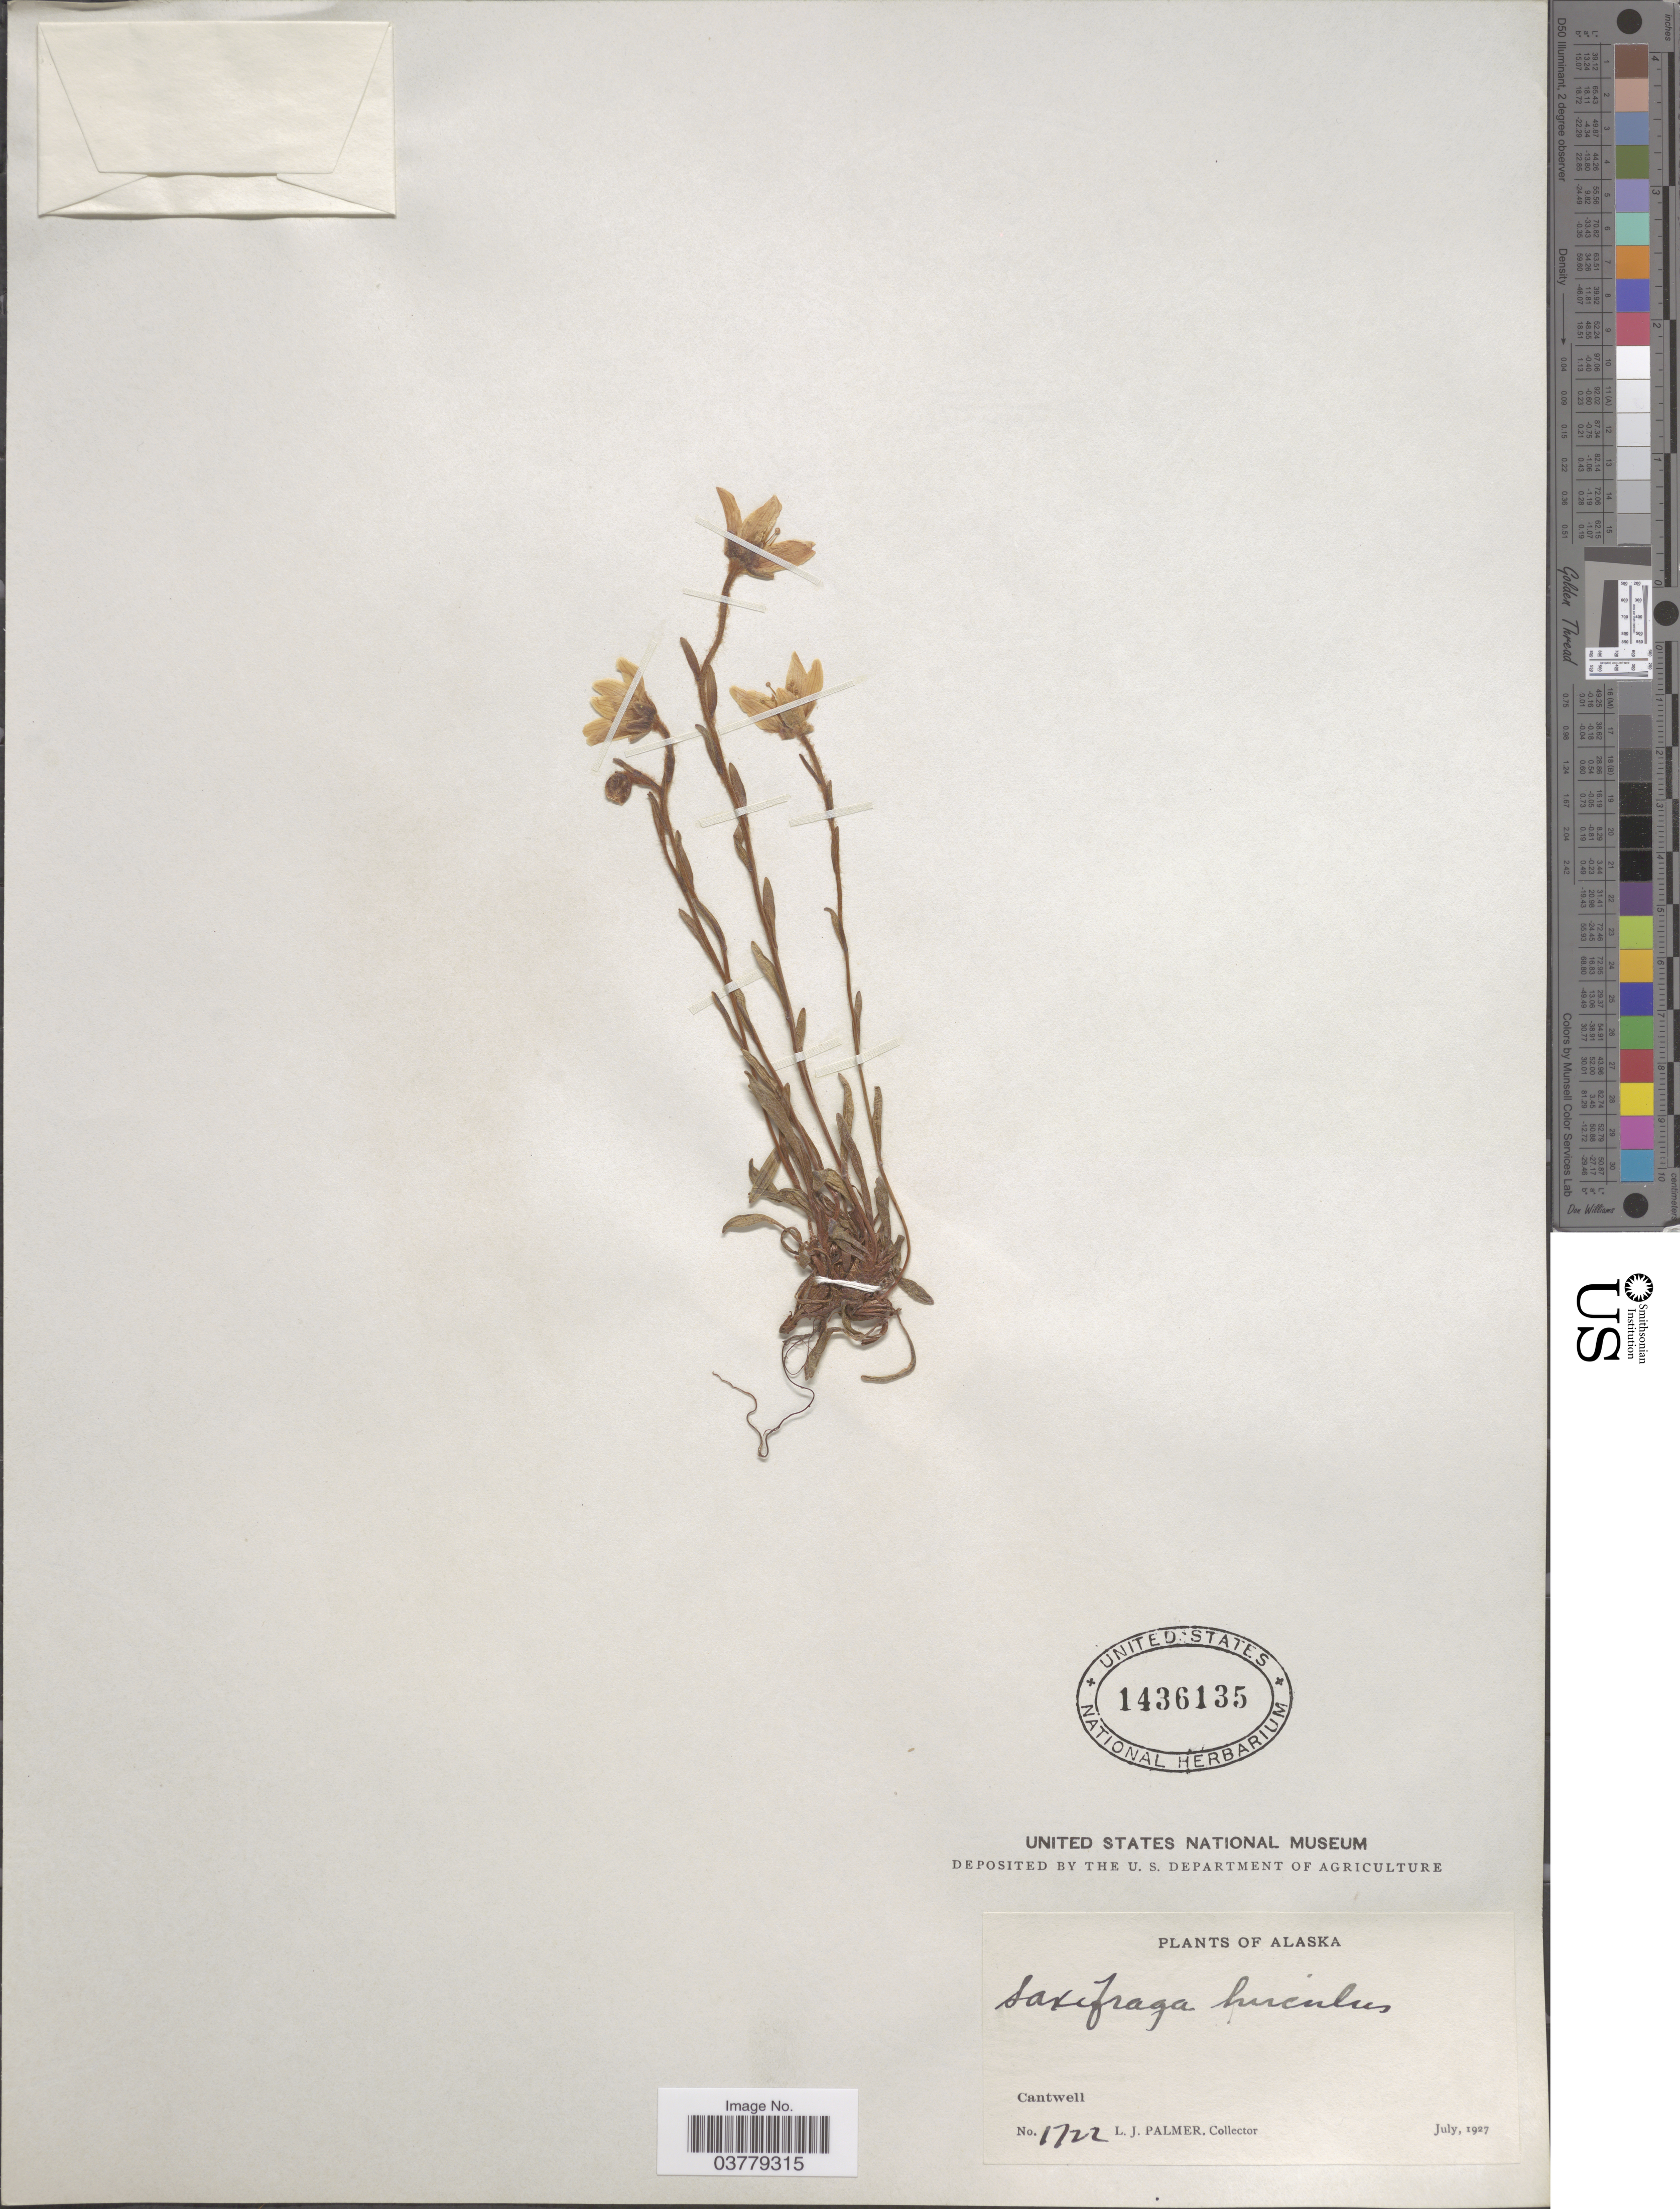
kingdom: Plantae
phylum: Tracheophyta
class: Magnoliopsida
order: Saxifragales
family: Saxifragaceae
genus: Saxifraga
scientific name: Saxifraga hirculus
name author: L.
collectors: L. J. Palmer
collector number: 1722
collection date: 1927-07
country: United States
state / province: Alaska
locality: Cantwell.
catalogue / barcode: US 1436135